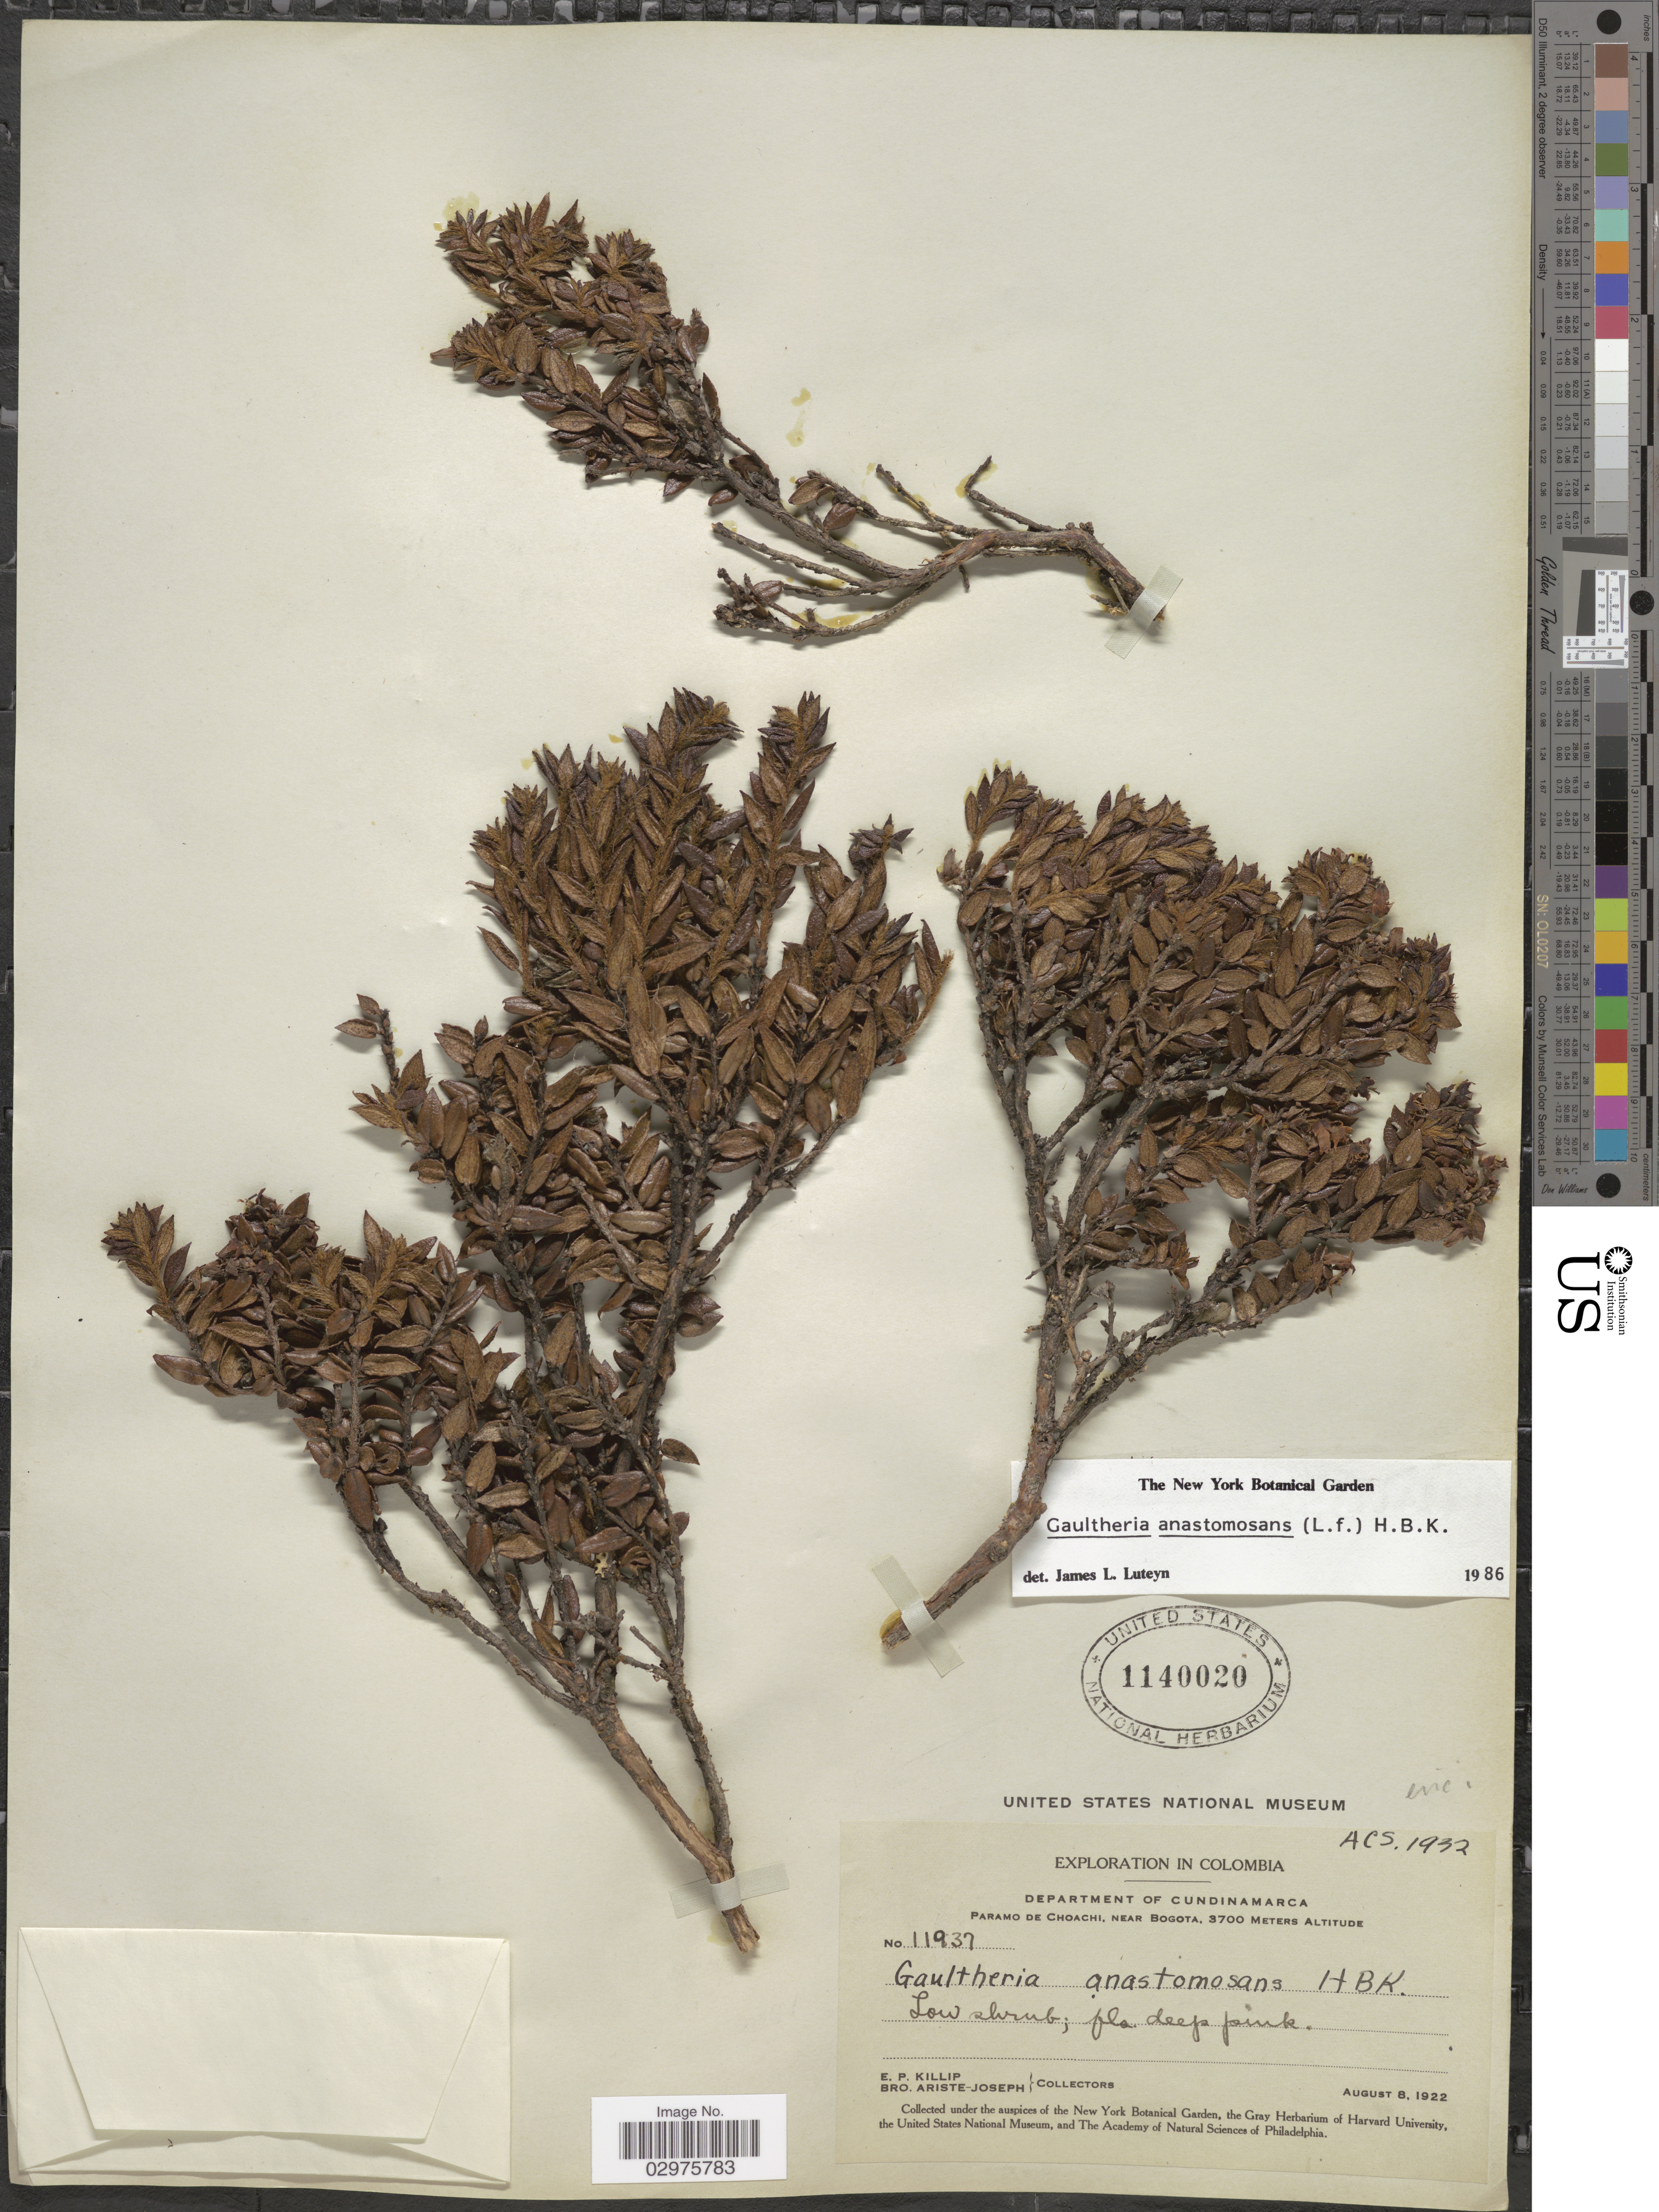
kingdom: Plantae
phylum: Tracheophyta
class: Magnoliopsida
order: Ericales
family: Ericaceae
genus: Gaultheria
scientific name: Gaultheria anastomosans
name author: (L. f.) Kunth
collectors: E. P. Killip & Bro. Ariste-Joseph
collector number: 11937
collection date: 1922-08-08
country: Colombia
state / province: Cundinamarca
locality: Department of Cundinamarca. Paramo de Choachi, near Bogota.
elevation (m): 3700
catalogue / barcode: US 1140020